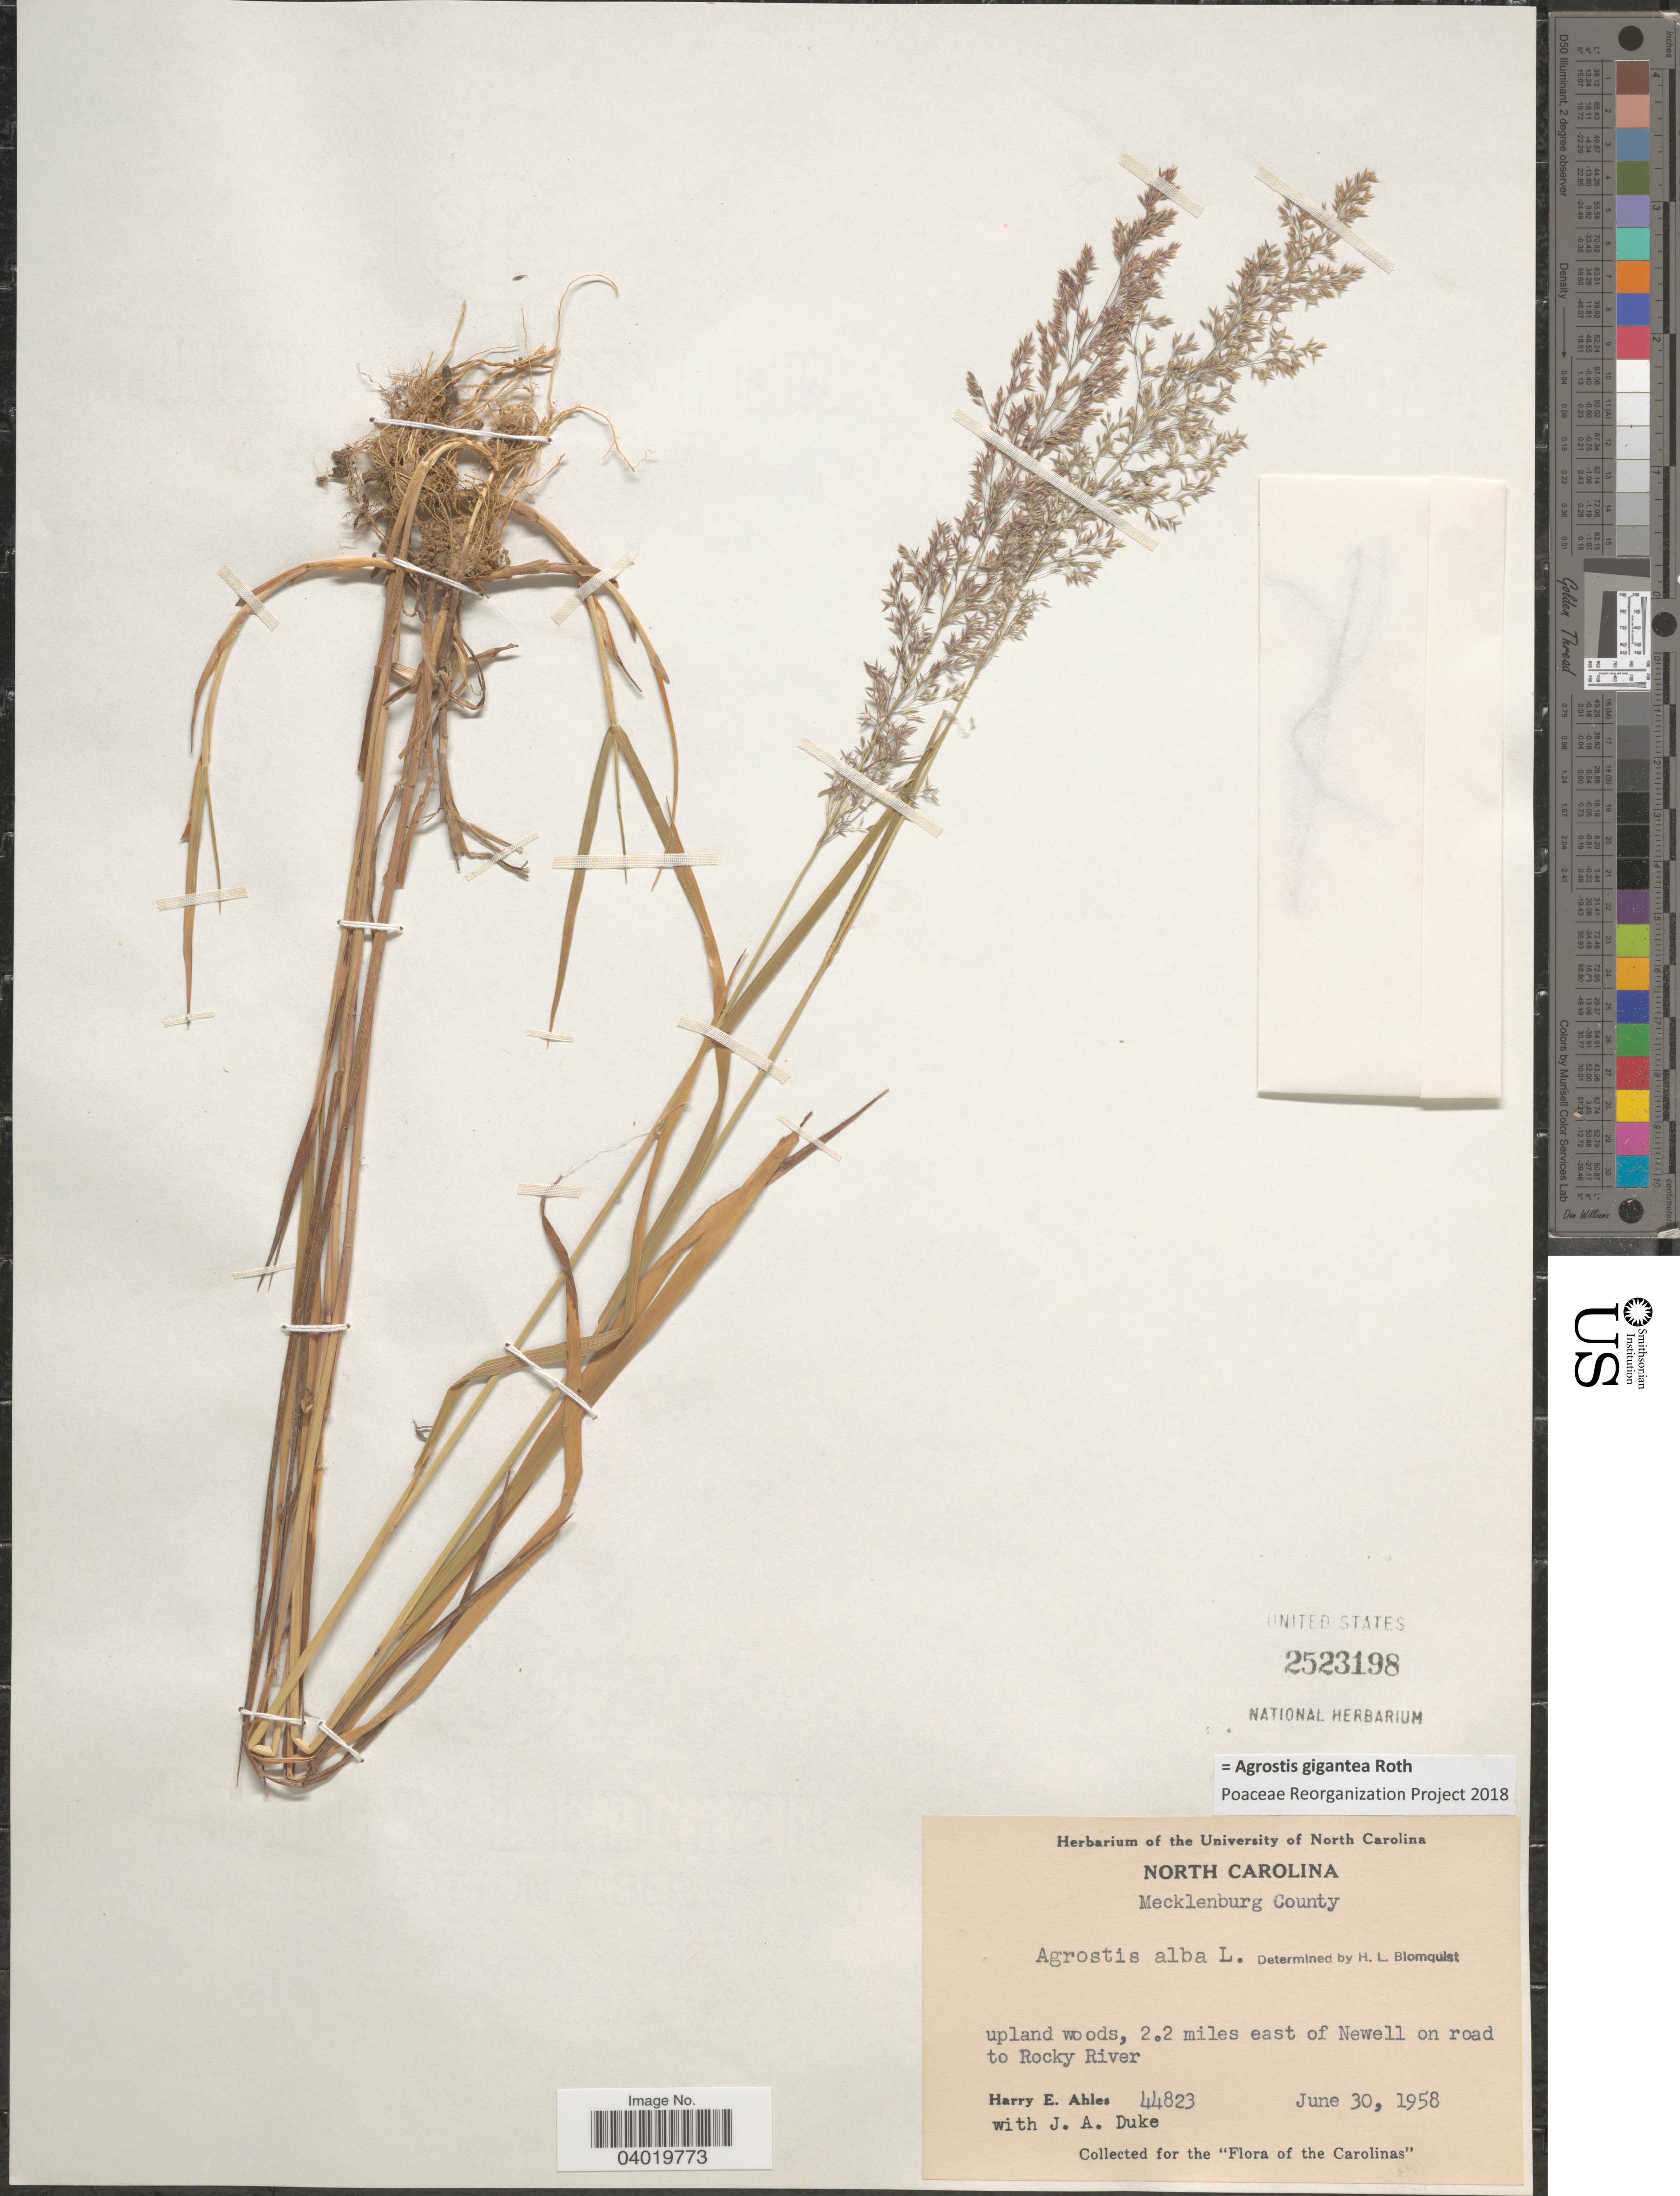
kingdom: Plantae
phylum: Tracheophyta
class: Liliopsida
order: Poales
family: Poaceae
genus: Agrostis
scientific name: Agrostis gigantea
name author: Roth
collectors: H. E. Ahles & J. A. Duke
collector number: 44823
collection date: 1958-06-30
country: United States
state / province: North Carolina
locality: Mecklenburg County. 2.2 miles east of Newell on road to Rocky River. The Carolinas.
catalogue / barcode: US 2523198